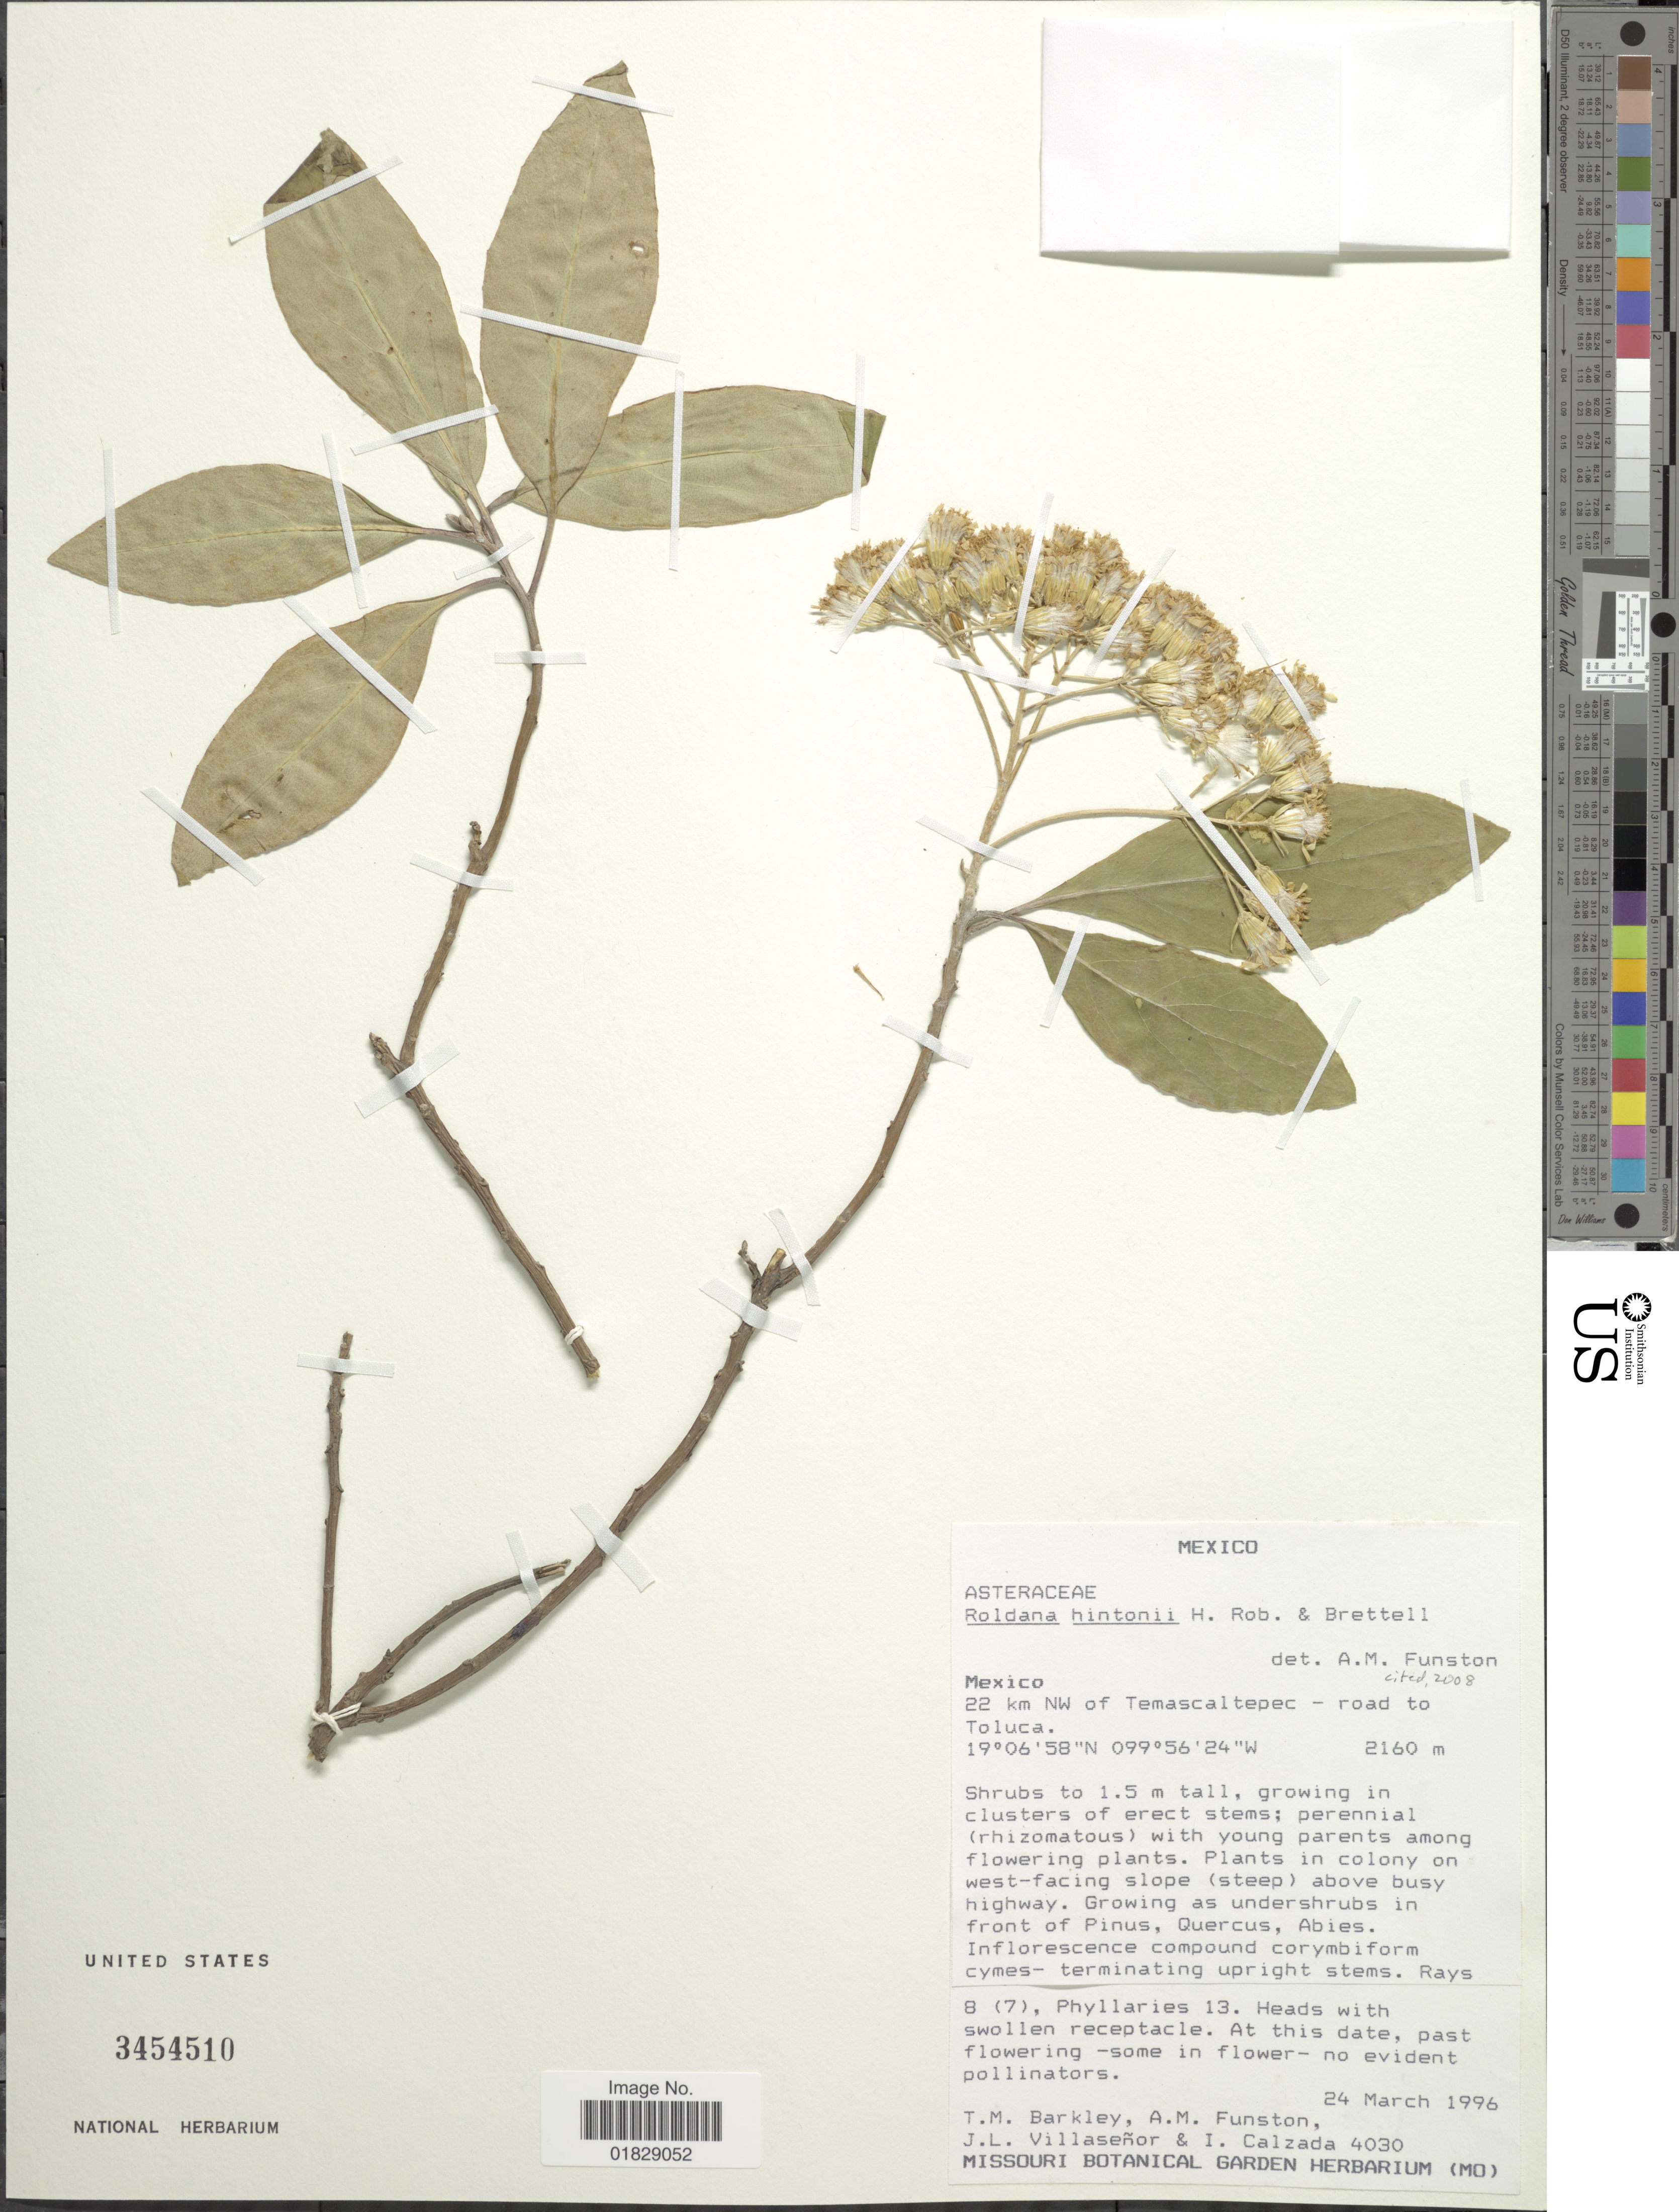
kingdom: Plantae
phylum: Tracheophyta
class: Magnoliopsida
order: Asterales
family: Asteraceae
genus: Roldana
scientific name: Roldana hintonii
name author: H. Rob. & Brettell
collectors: T. M. Barkley, A. Funston, J. Villaseñor R. & I. Calzada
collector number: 4030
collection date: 1996-03-24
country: Mexico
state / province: México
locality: Mexico. 22 km NW of Temascaltepec - road to Toluca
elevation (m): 2160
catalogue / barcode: US 3454510